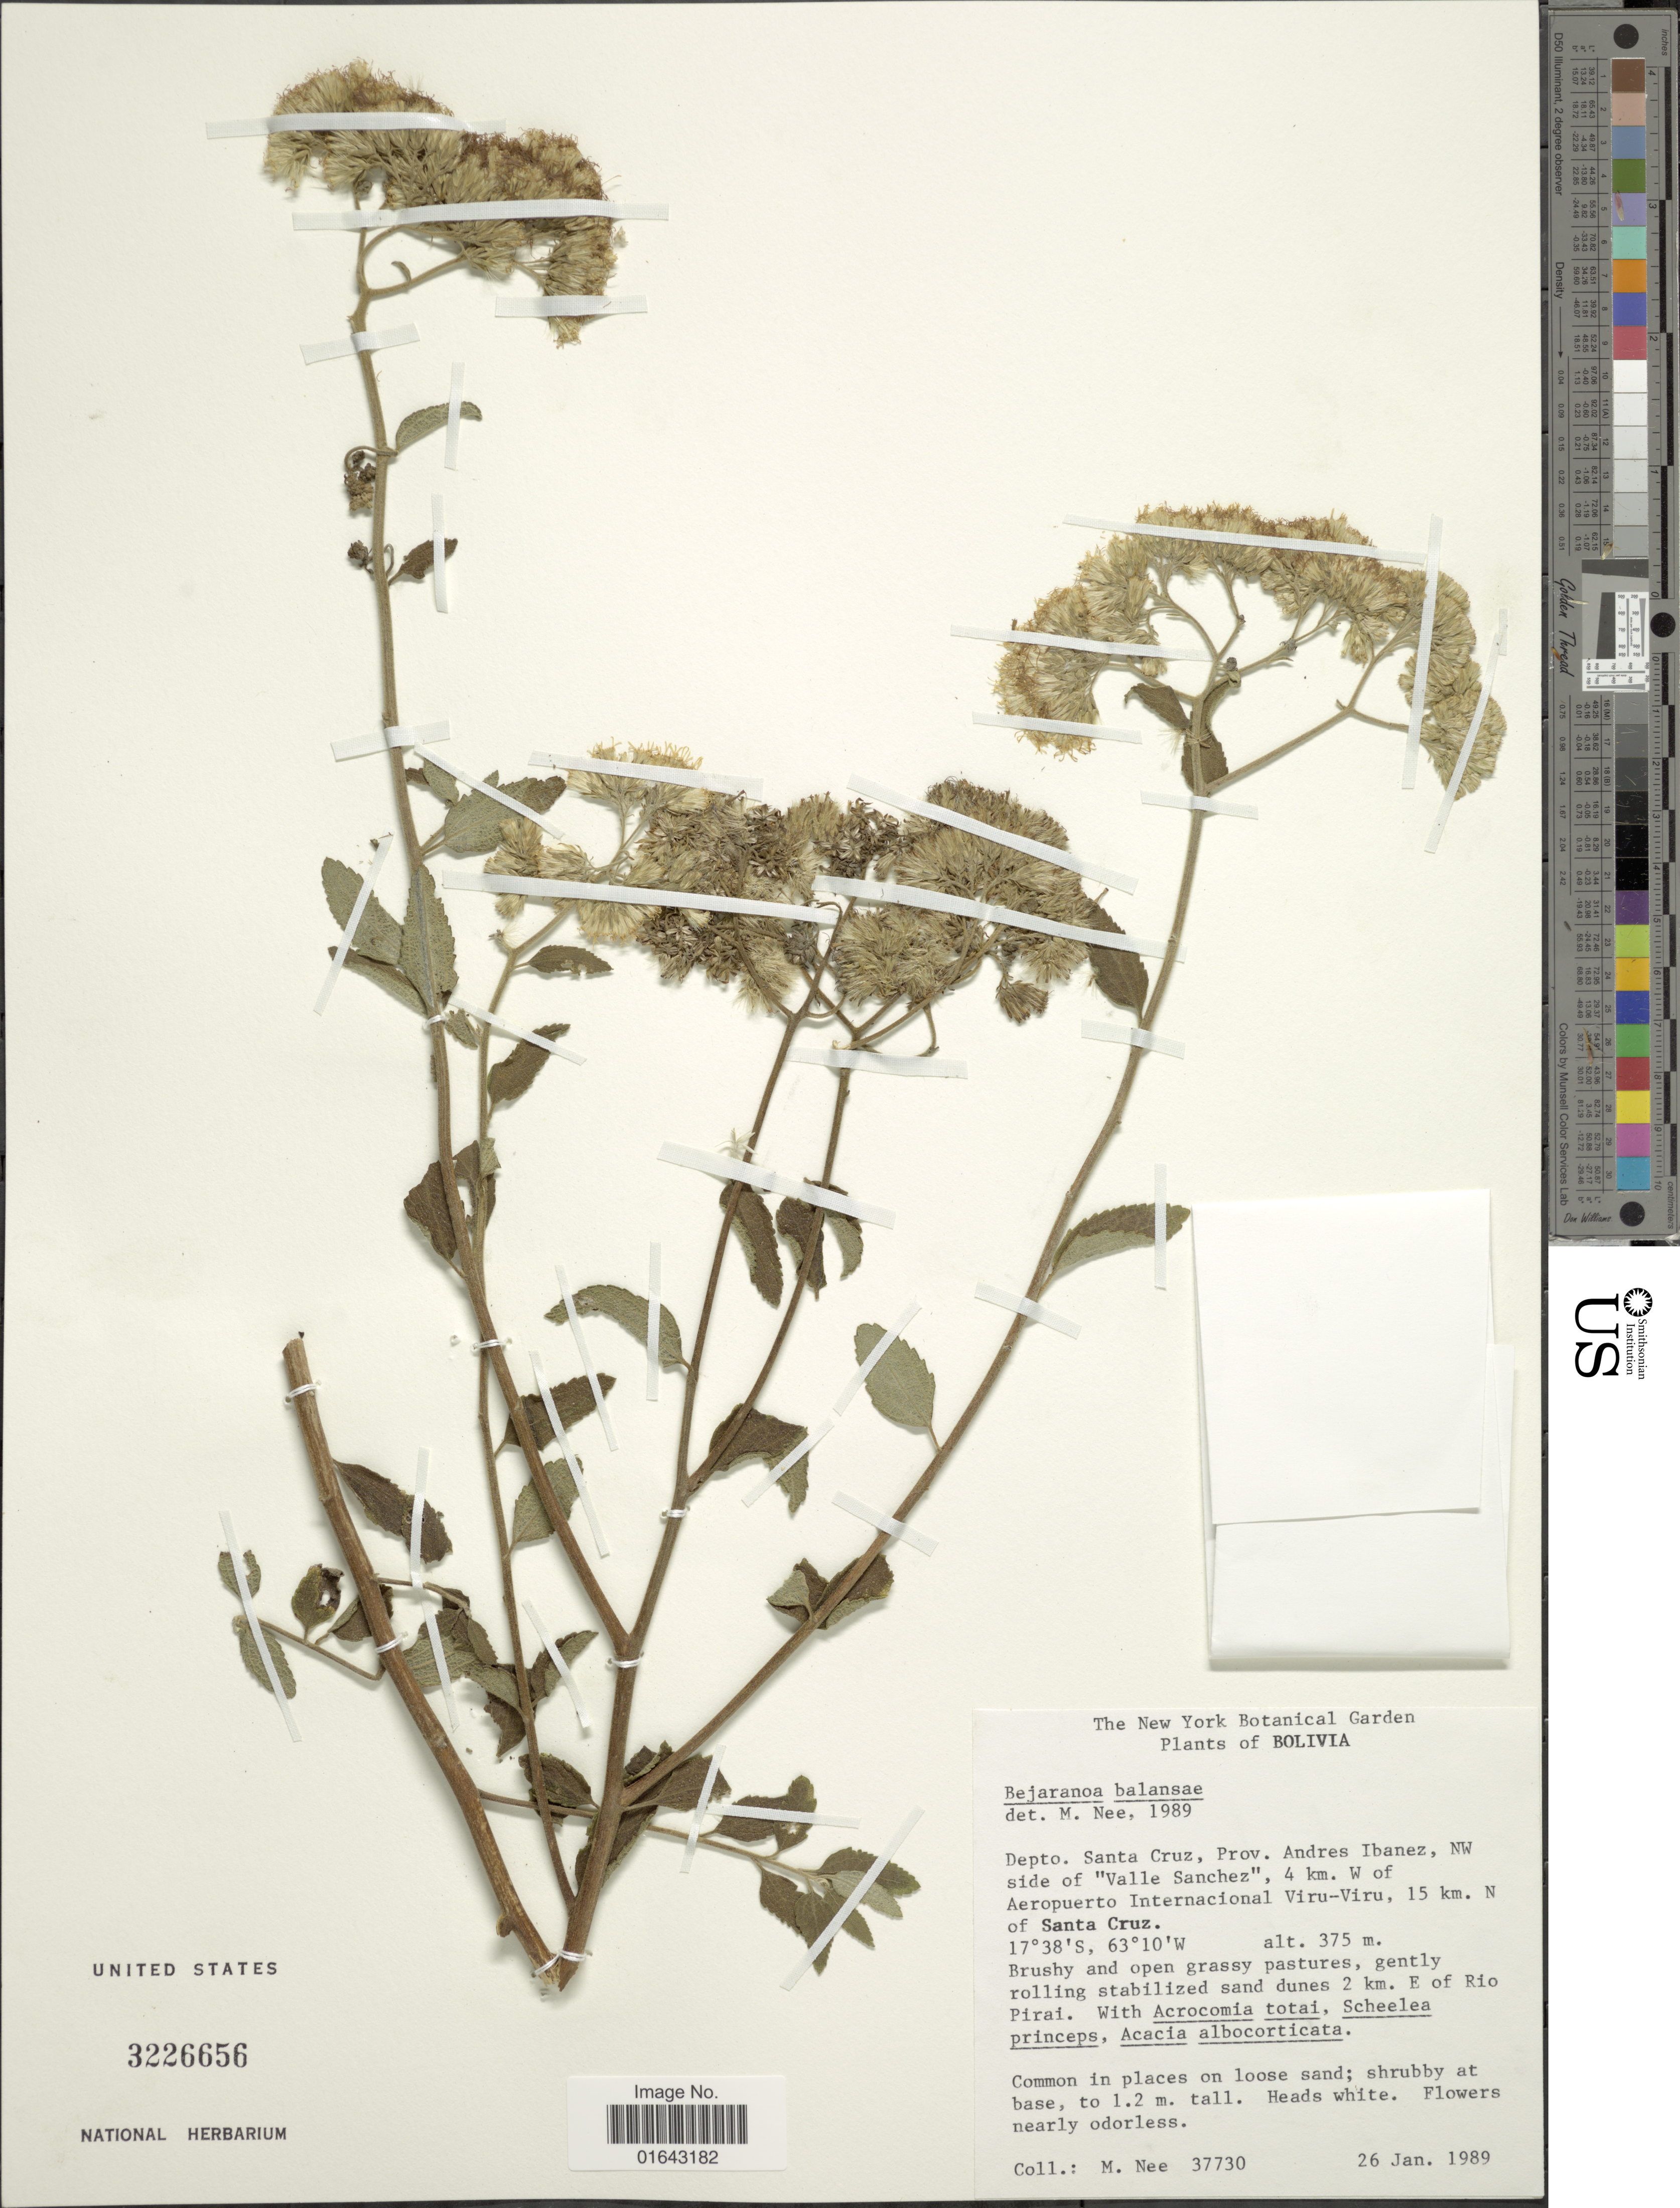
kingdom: Plantae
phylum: Tracheophyta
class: Magnoliopsida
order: Asterales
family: Asteraceae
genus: Bejaranoa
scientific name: Bejaranoa balansae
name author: (Hieron.) R.M. King & H. Rob.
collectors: M. Nee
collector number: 37730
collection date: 1989-01-26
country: Bolivia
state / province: Santa Cruz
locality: Depto. Santa Cruz, Prov. Andres Ibanez, NW side of "Valle Sanchez", 4 km. W of Aeropuerto Internacional Viru-Viru, 15 km. N of Santa Cruz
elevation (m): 375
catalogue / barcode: US 3226656